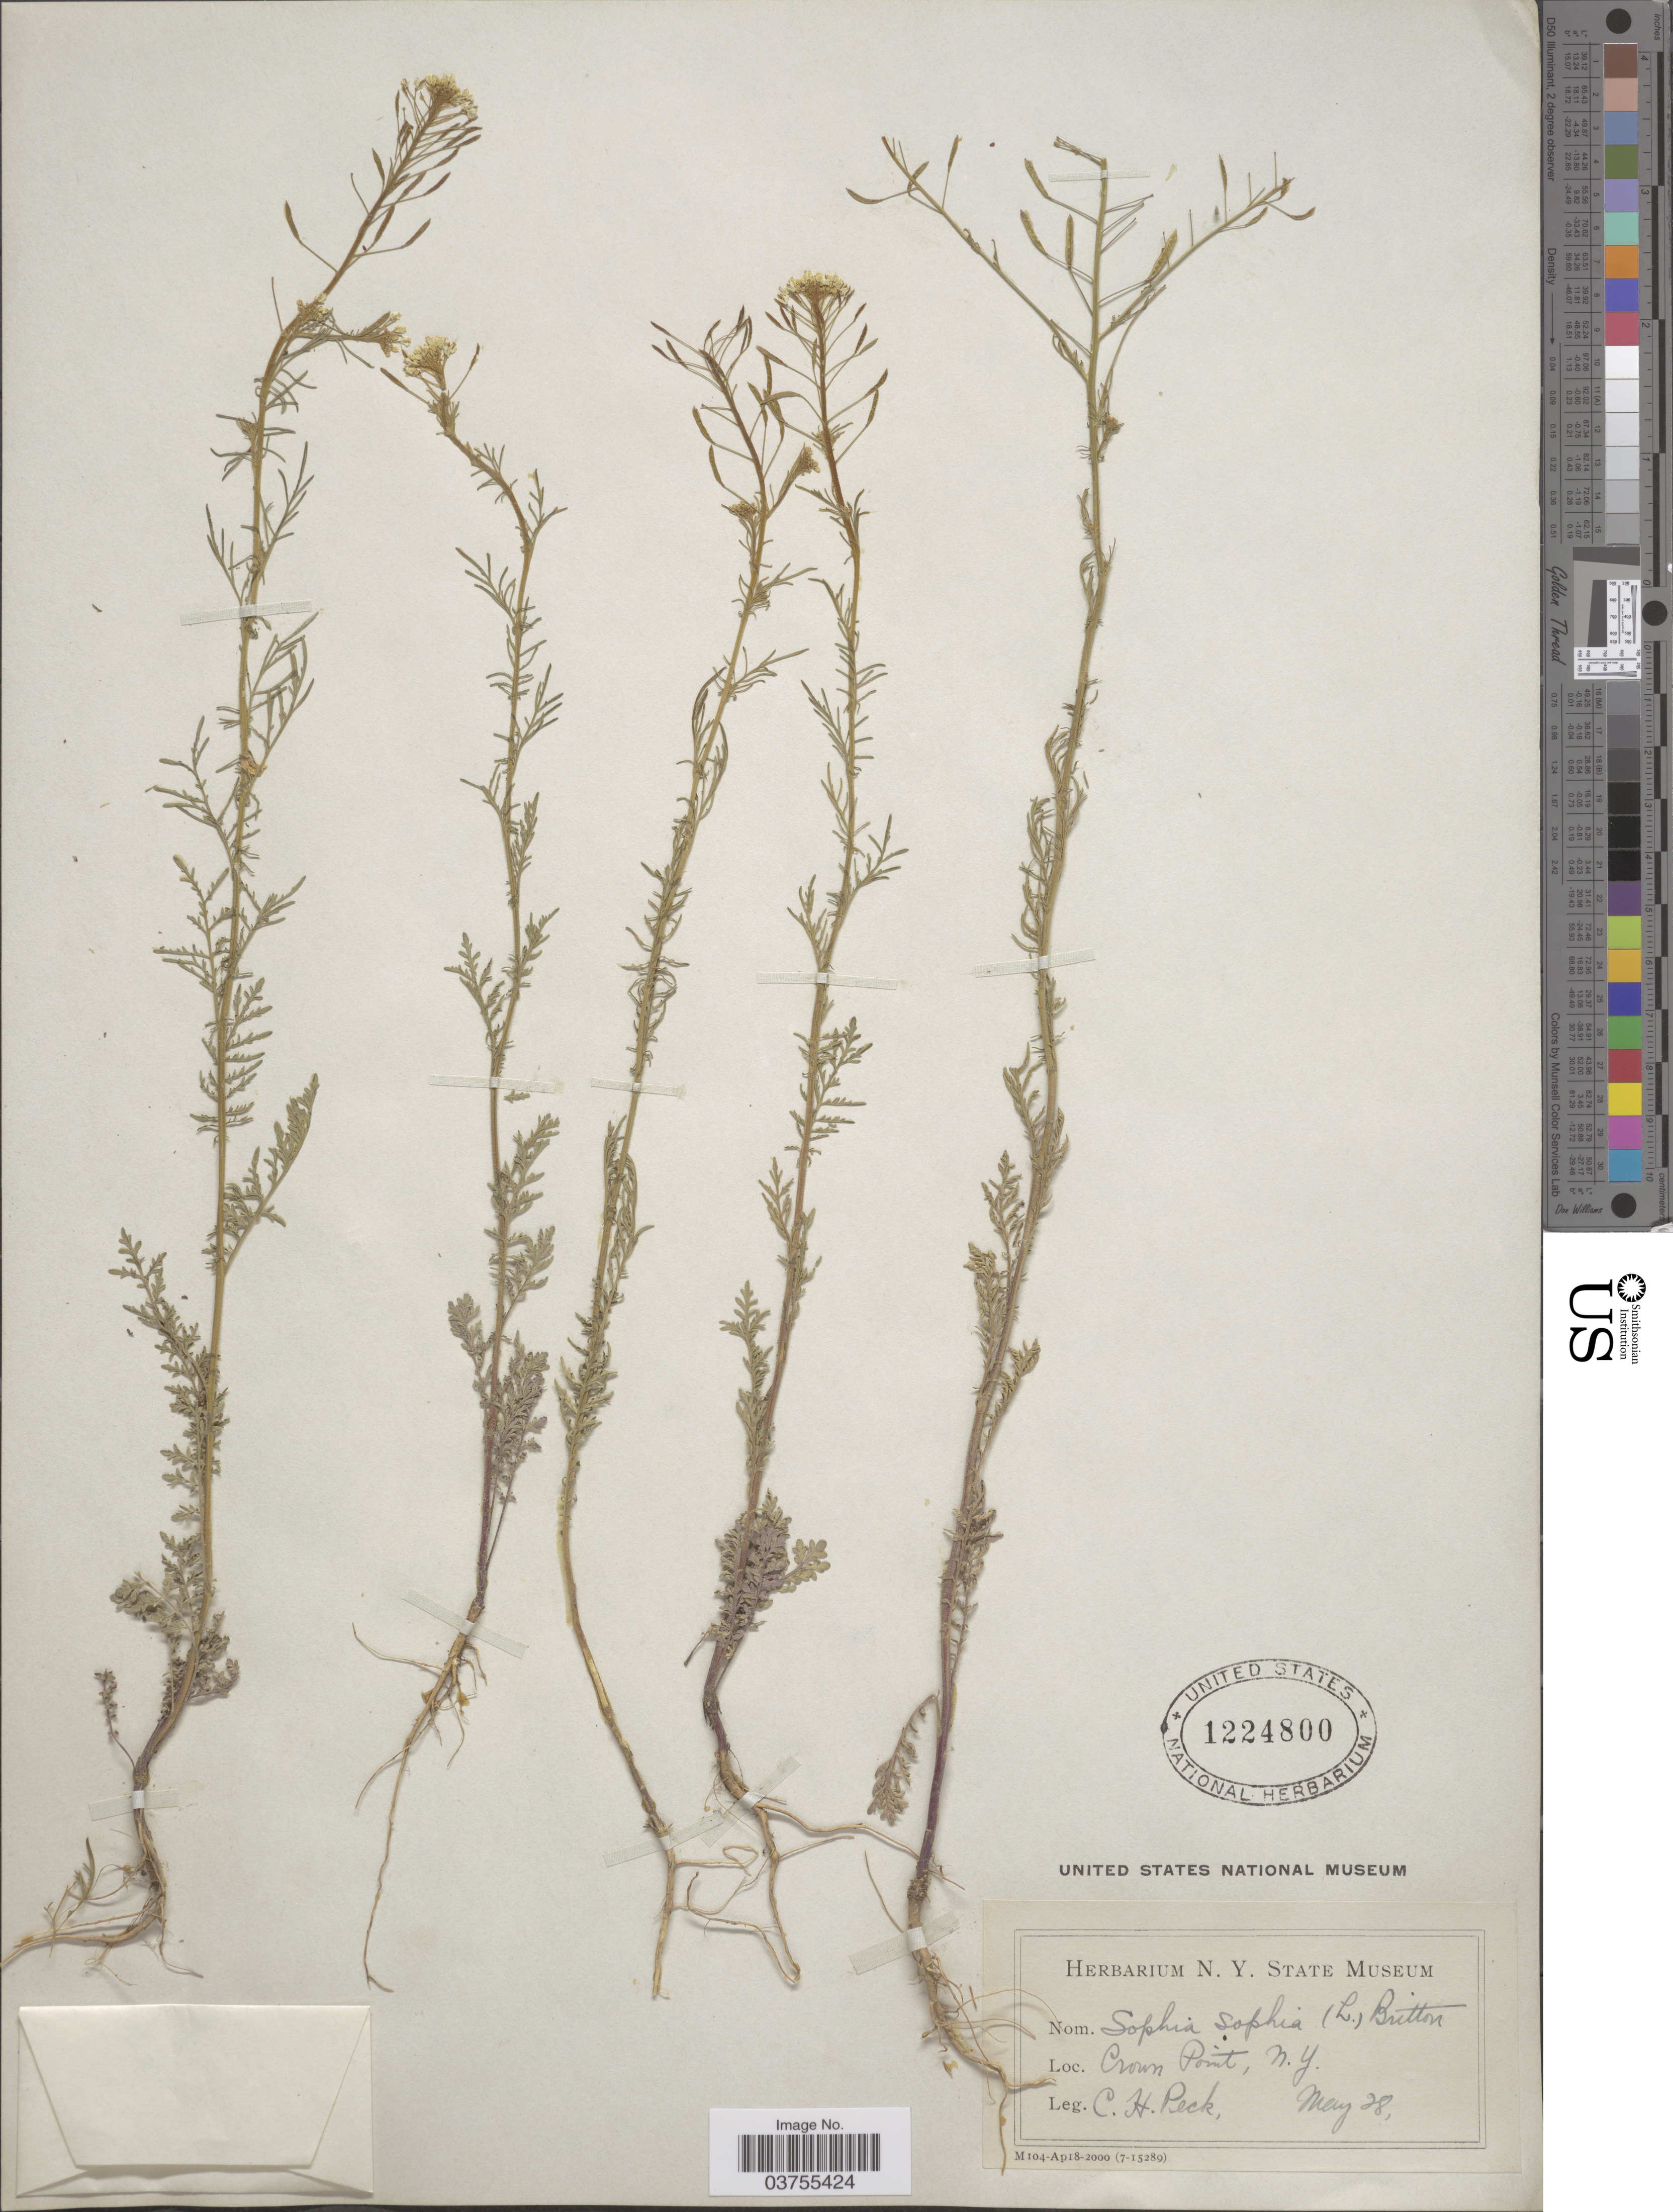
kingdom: Plantae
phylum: Tracheophyta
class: Magnoliopsida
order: Brassicales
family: Brassicaceae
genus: Descurainia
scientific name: Descurainia sophia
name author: (L.) Webb ex Prantl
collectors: C. H. Peck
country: United States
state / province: New York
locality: Crown Point.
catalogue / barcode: US 1224800